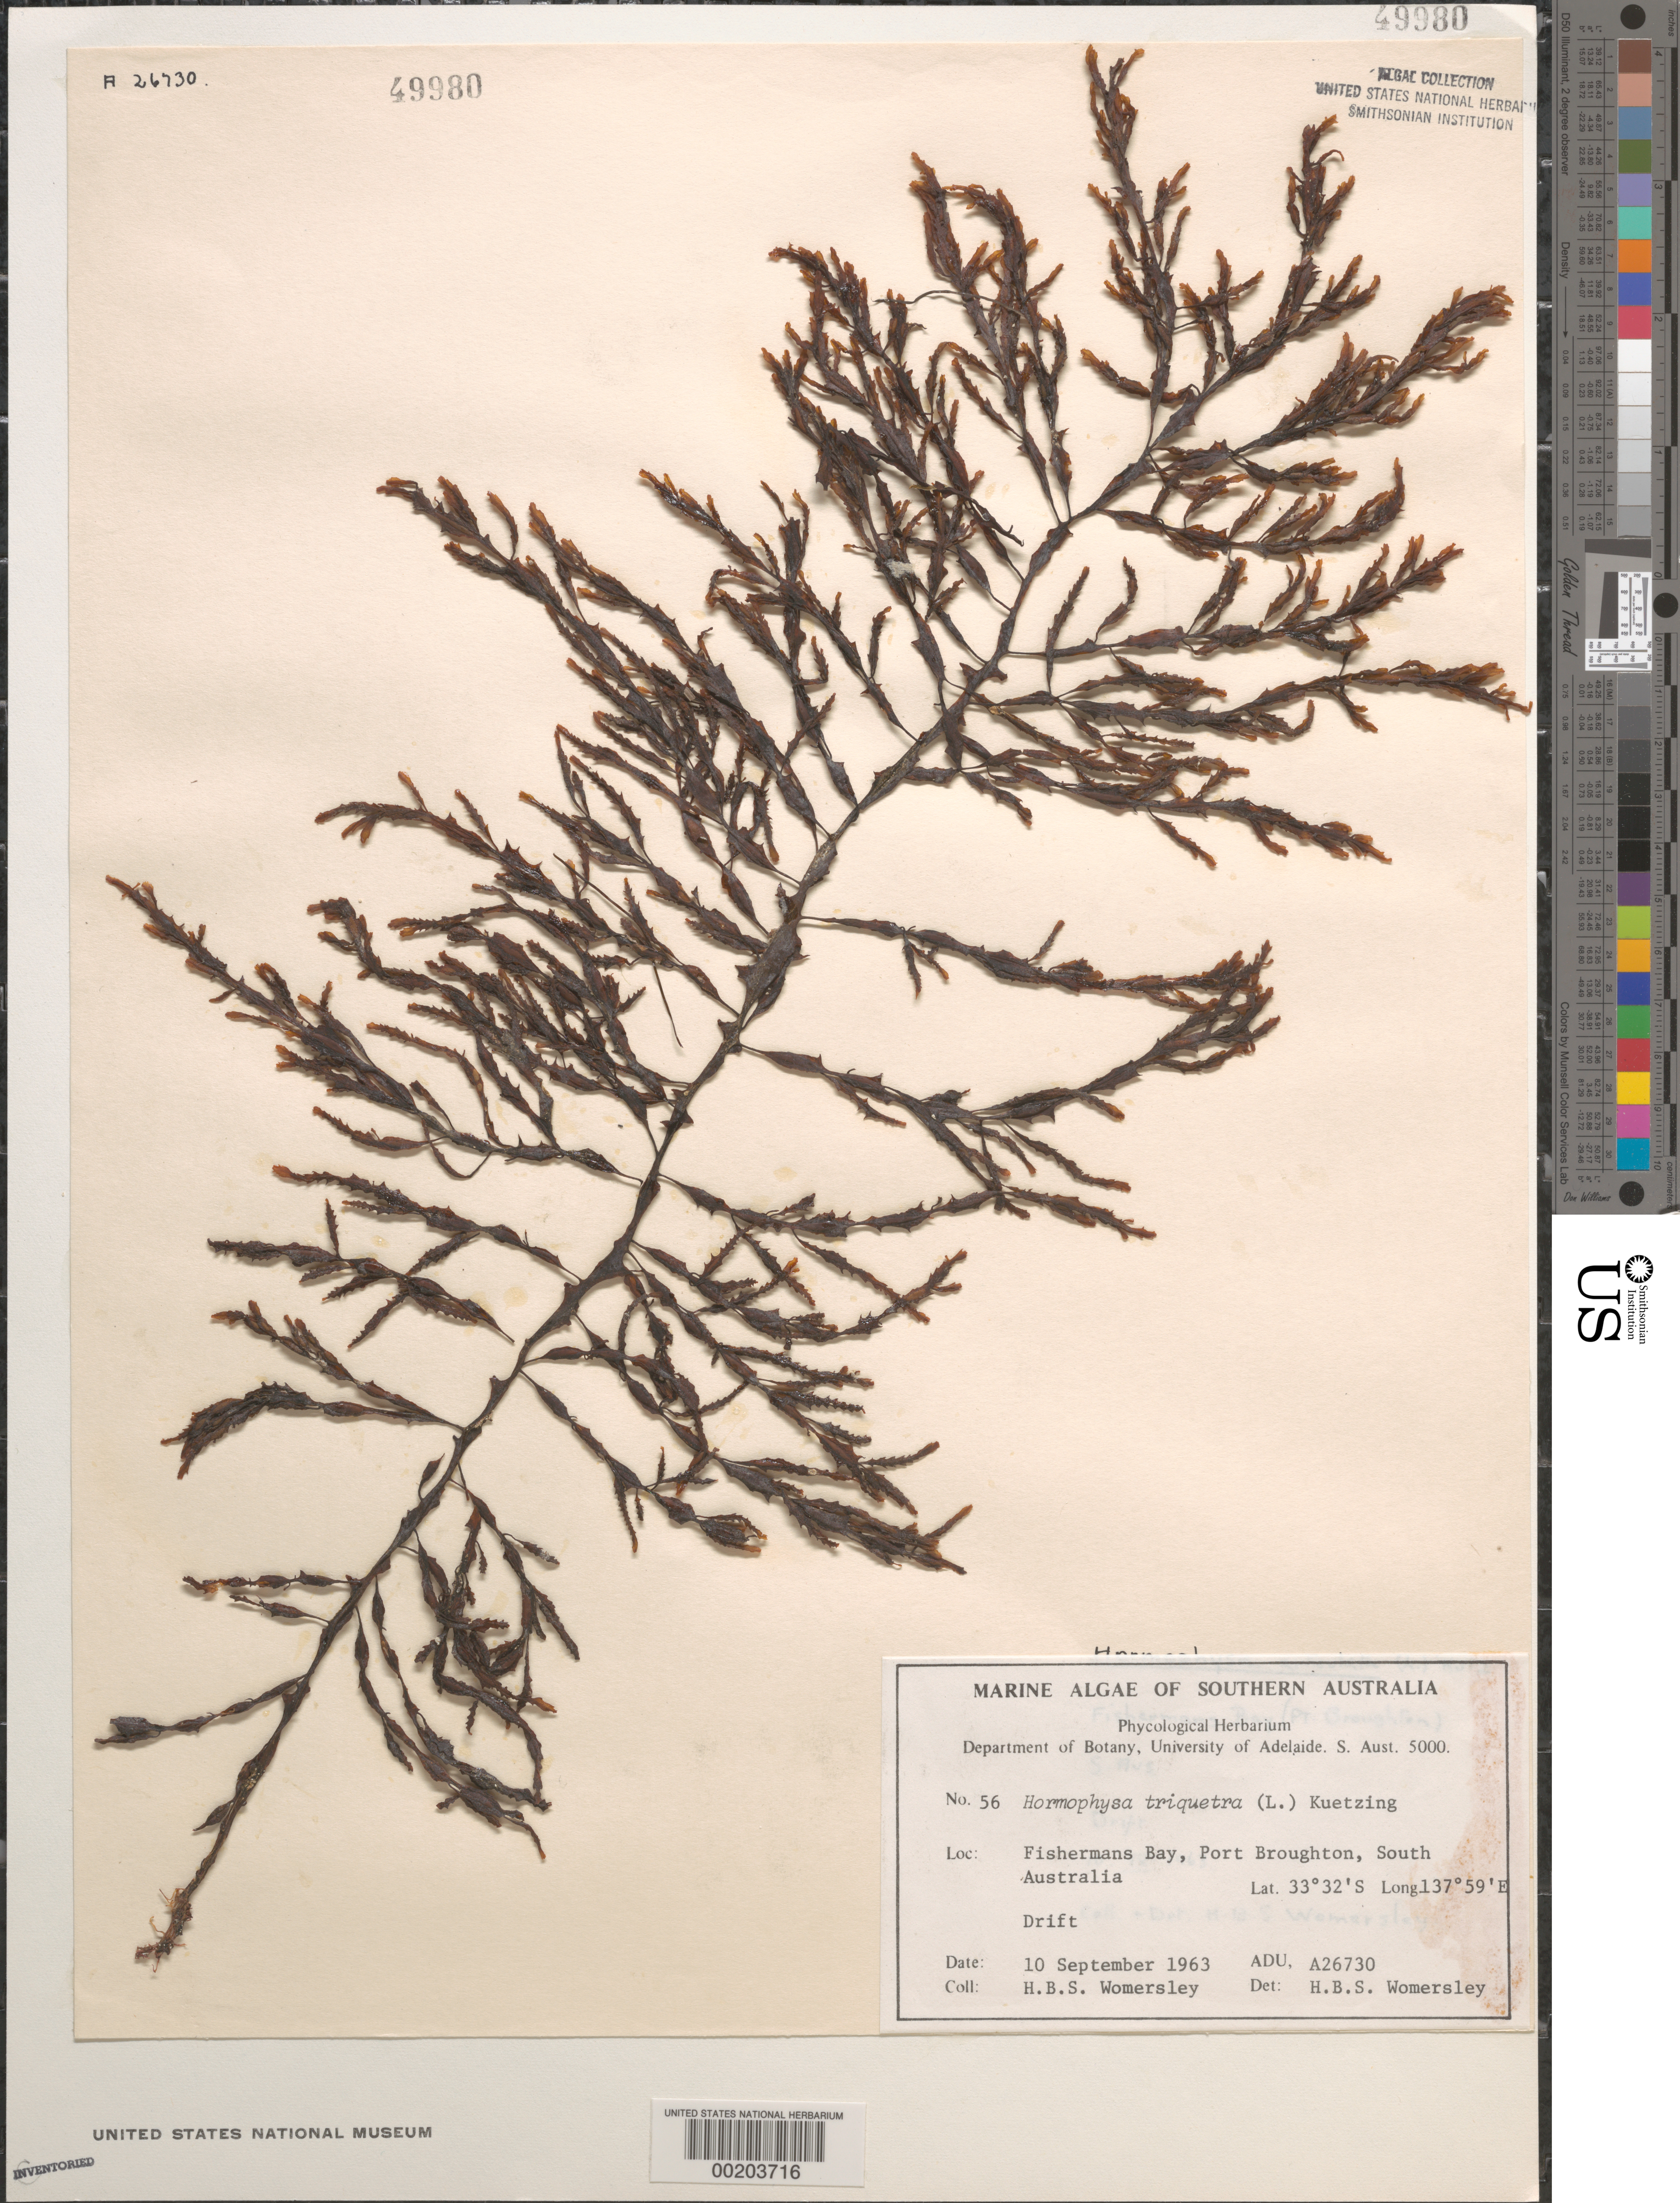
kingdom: Chromista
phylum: Ochrophyta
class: Phaeophyceae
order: Fucales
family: Sargassaceae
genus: Hormophysa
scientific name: Hormophysa cuneiformis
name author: (J.F. Gmel.) P.C. Silva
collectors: H. B. S. Womersley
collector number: ADU A26730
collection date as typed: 10 Sep 1963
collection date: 1963-09-10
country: Australia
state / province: South Australia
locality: Fisherman's bay, port broughton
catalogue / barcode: US 49980